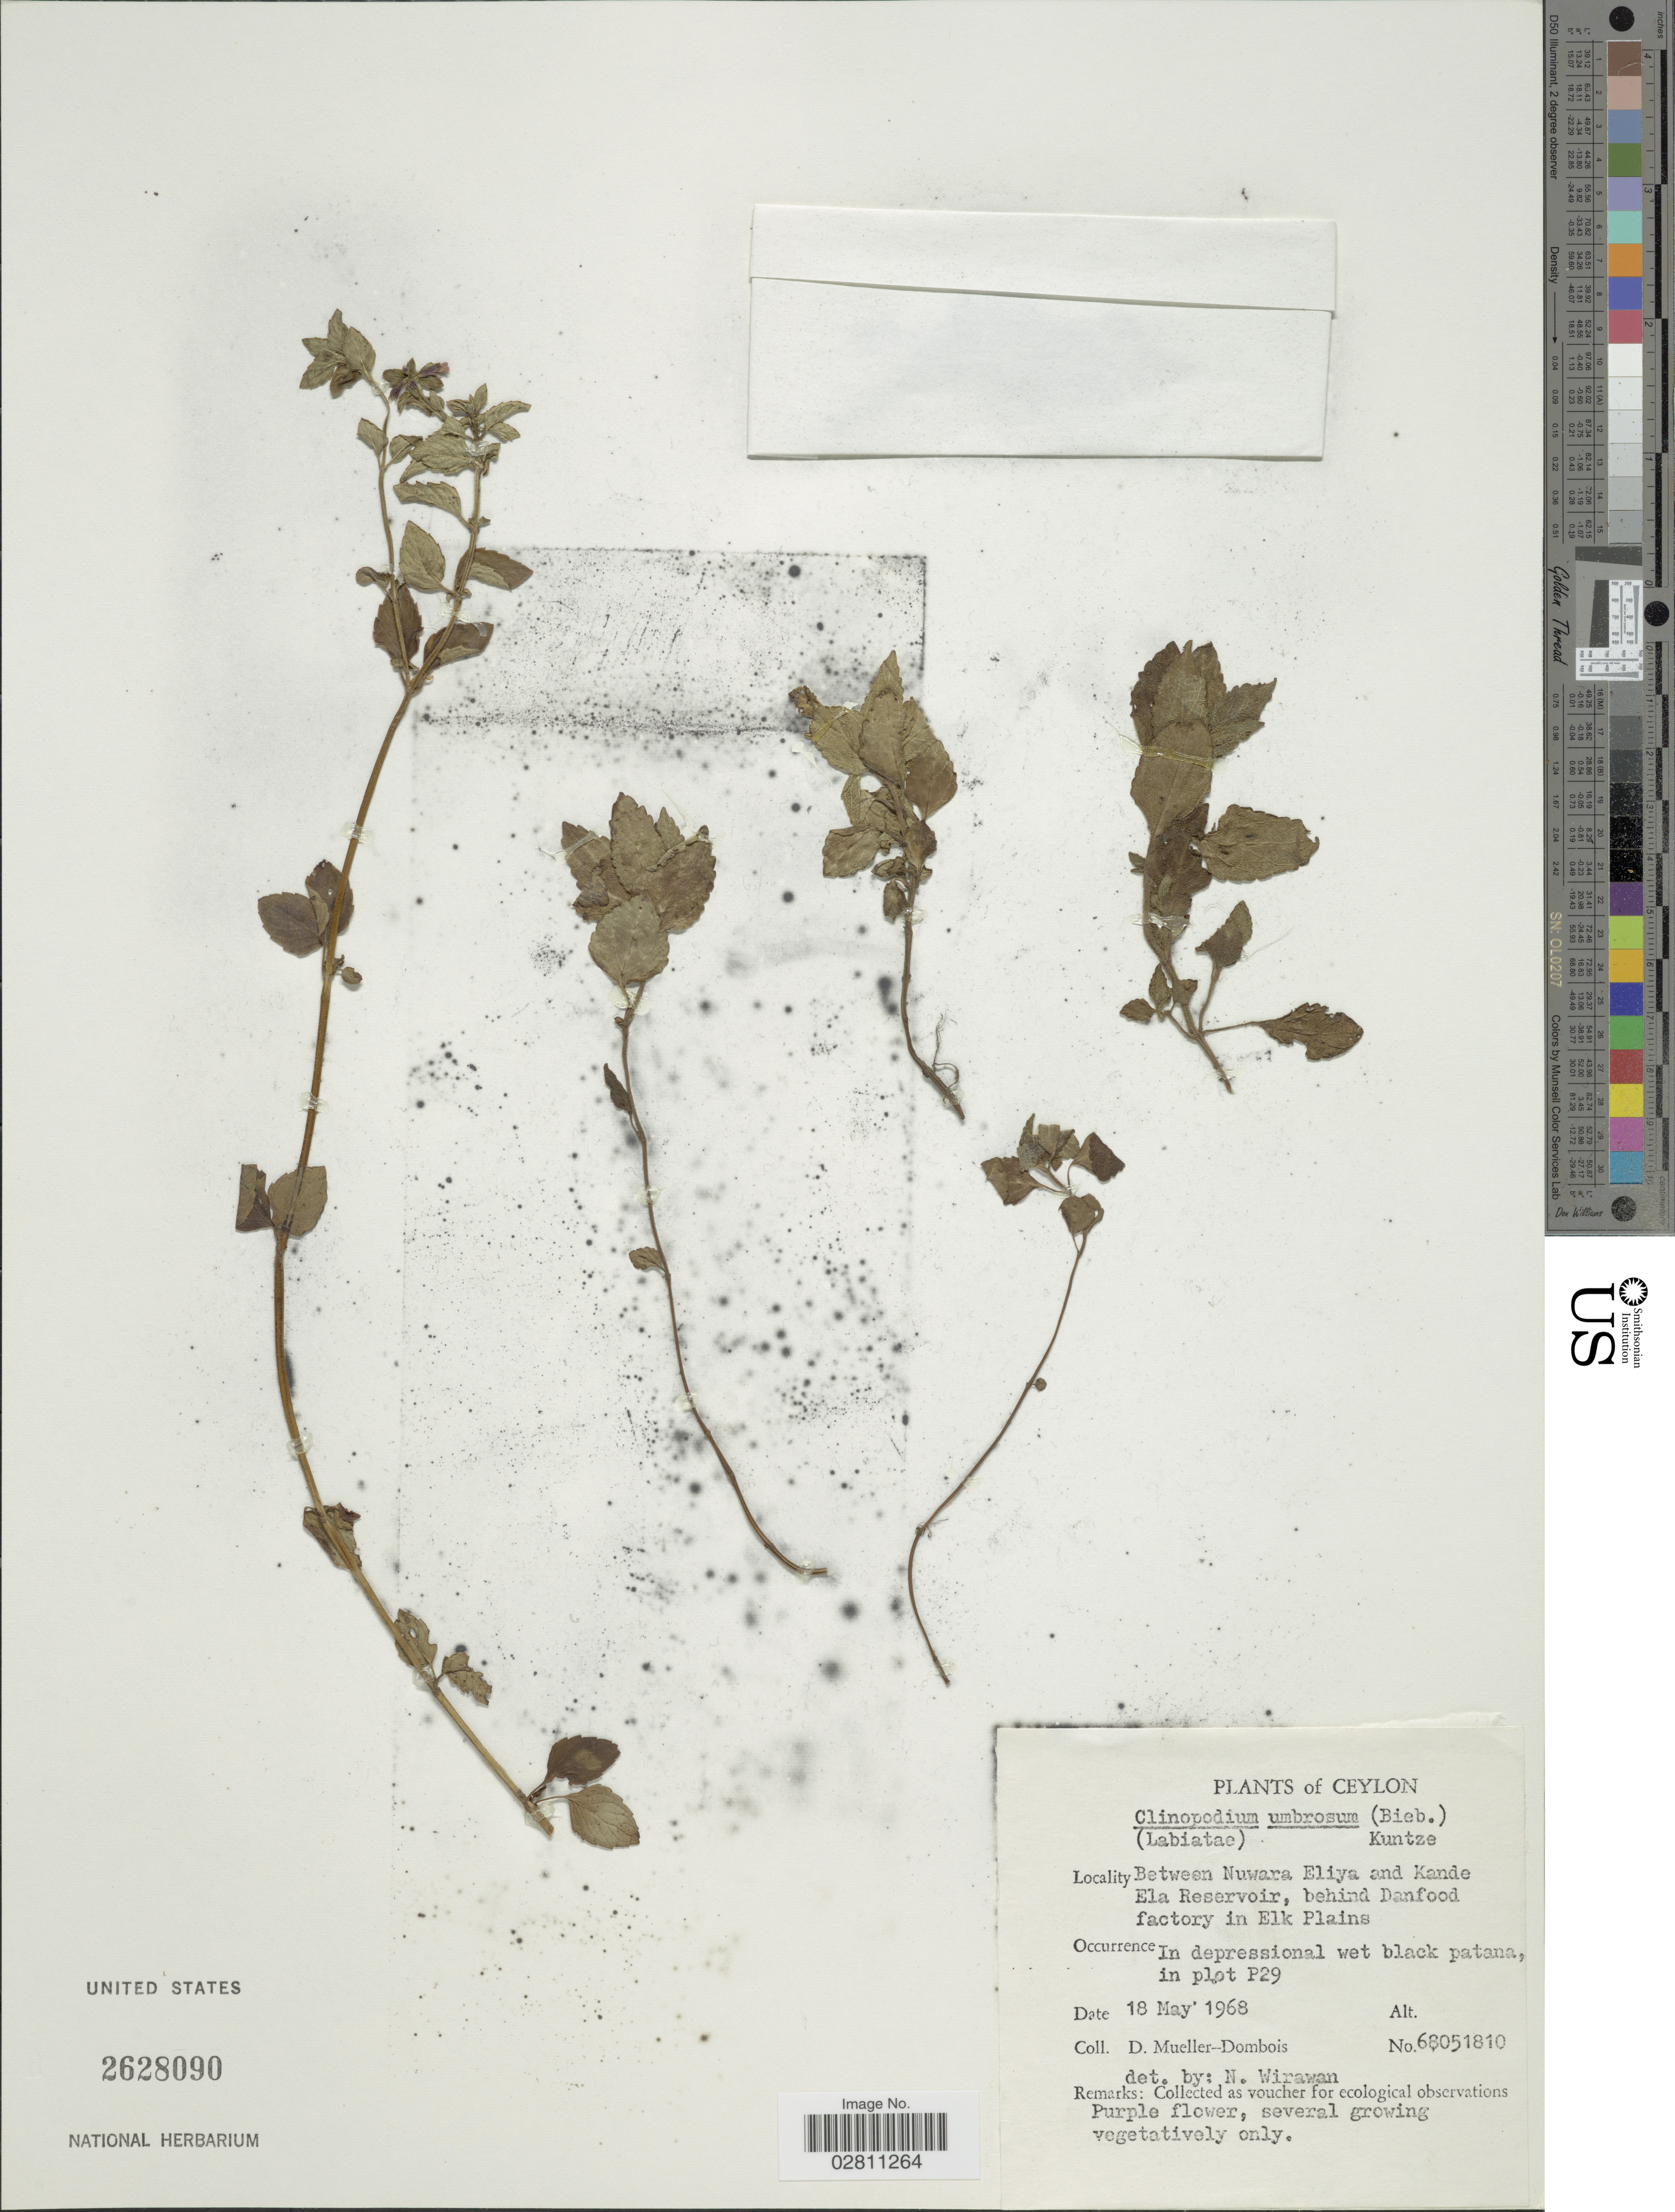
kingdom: Plantae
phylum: Tracheophyta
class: Magnoliopsida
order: Lamiales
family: Lamiaceae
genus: Clinopodium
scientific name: Clinopodium umbrosum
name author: (M. Bieb.) C. Koch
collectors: D. Mueller-Dombois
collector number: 68051810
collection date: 1968-05-18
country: Sri Lanka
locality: Ceylon, Between Nuwara Eliya and Kande Ela Reservoir, behind Danfood factory in Elk Plains.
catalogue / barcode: US 2628090